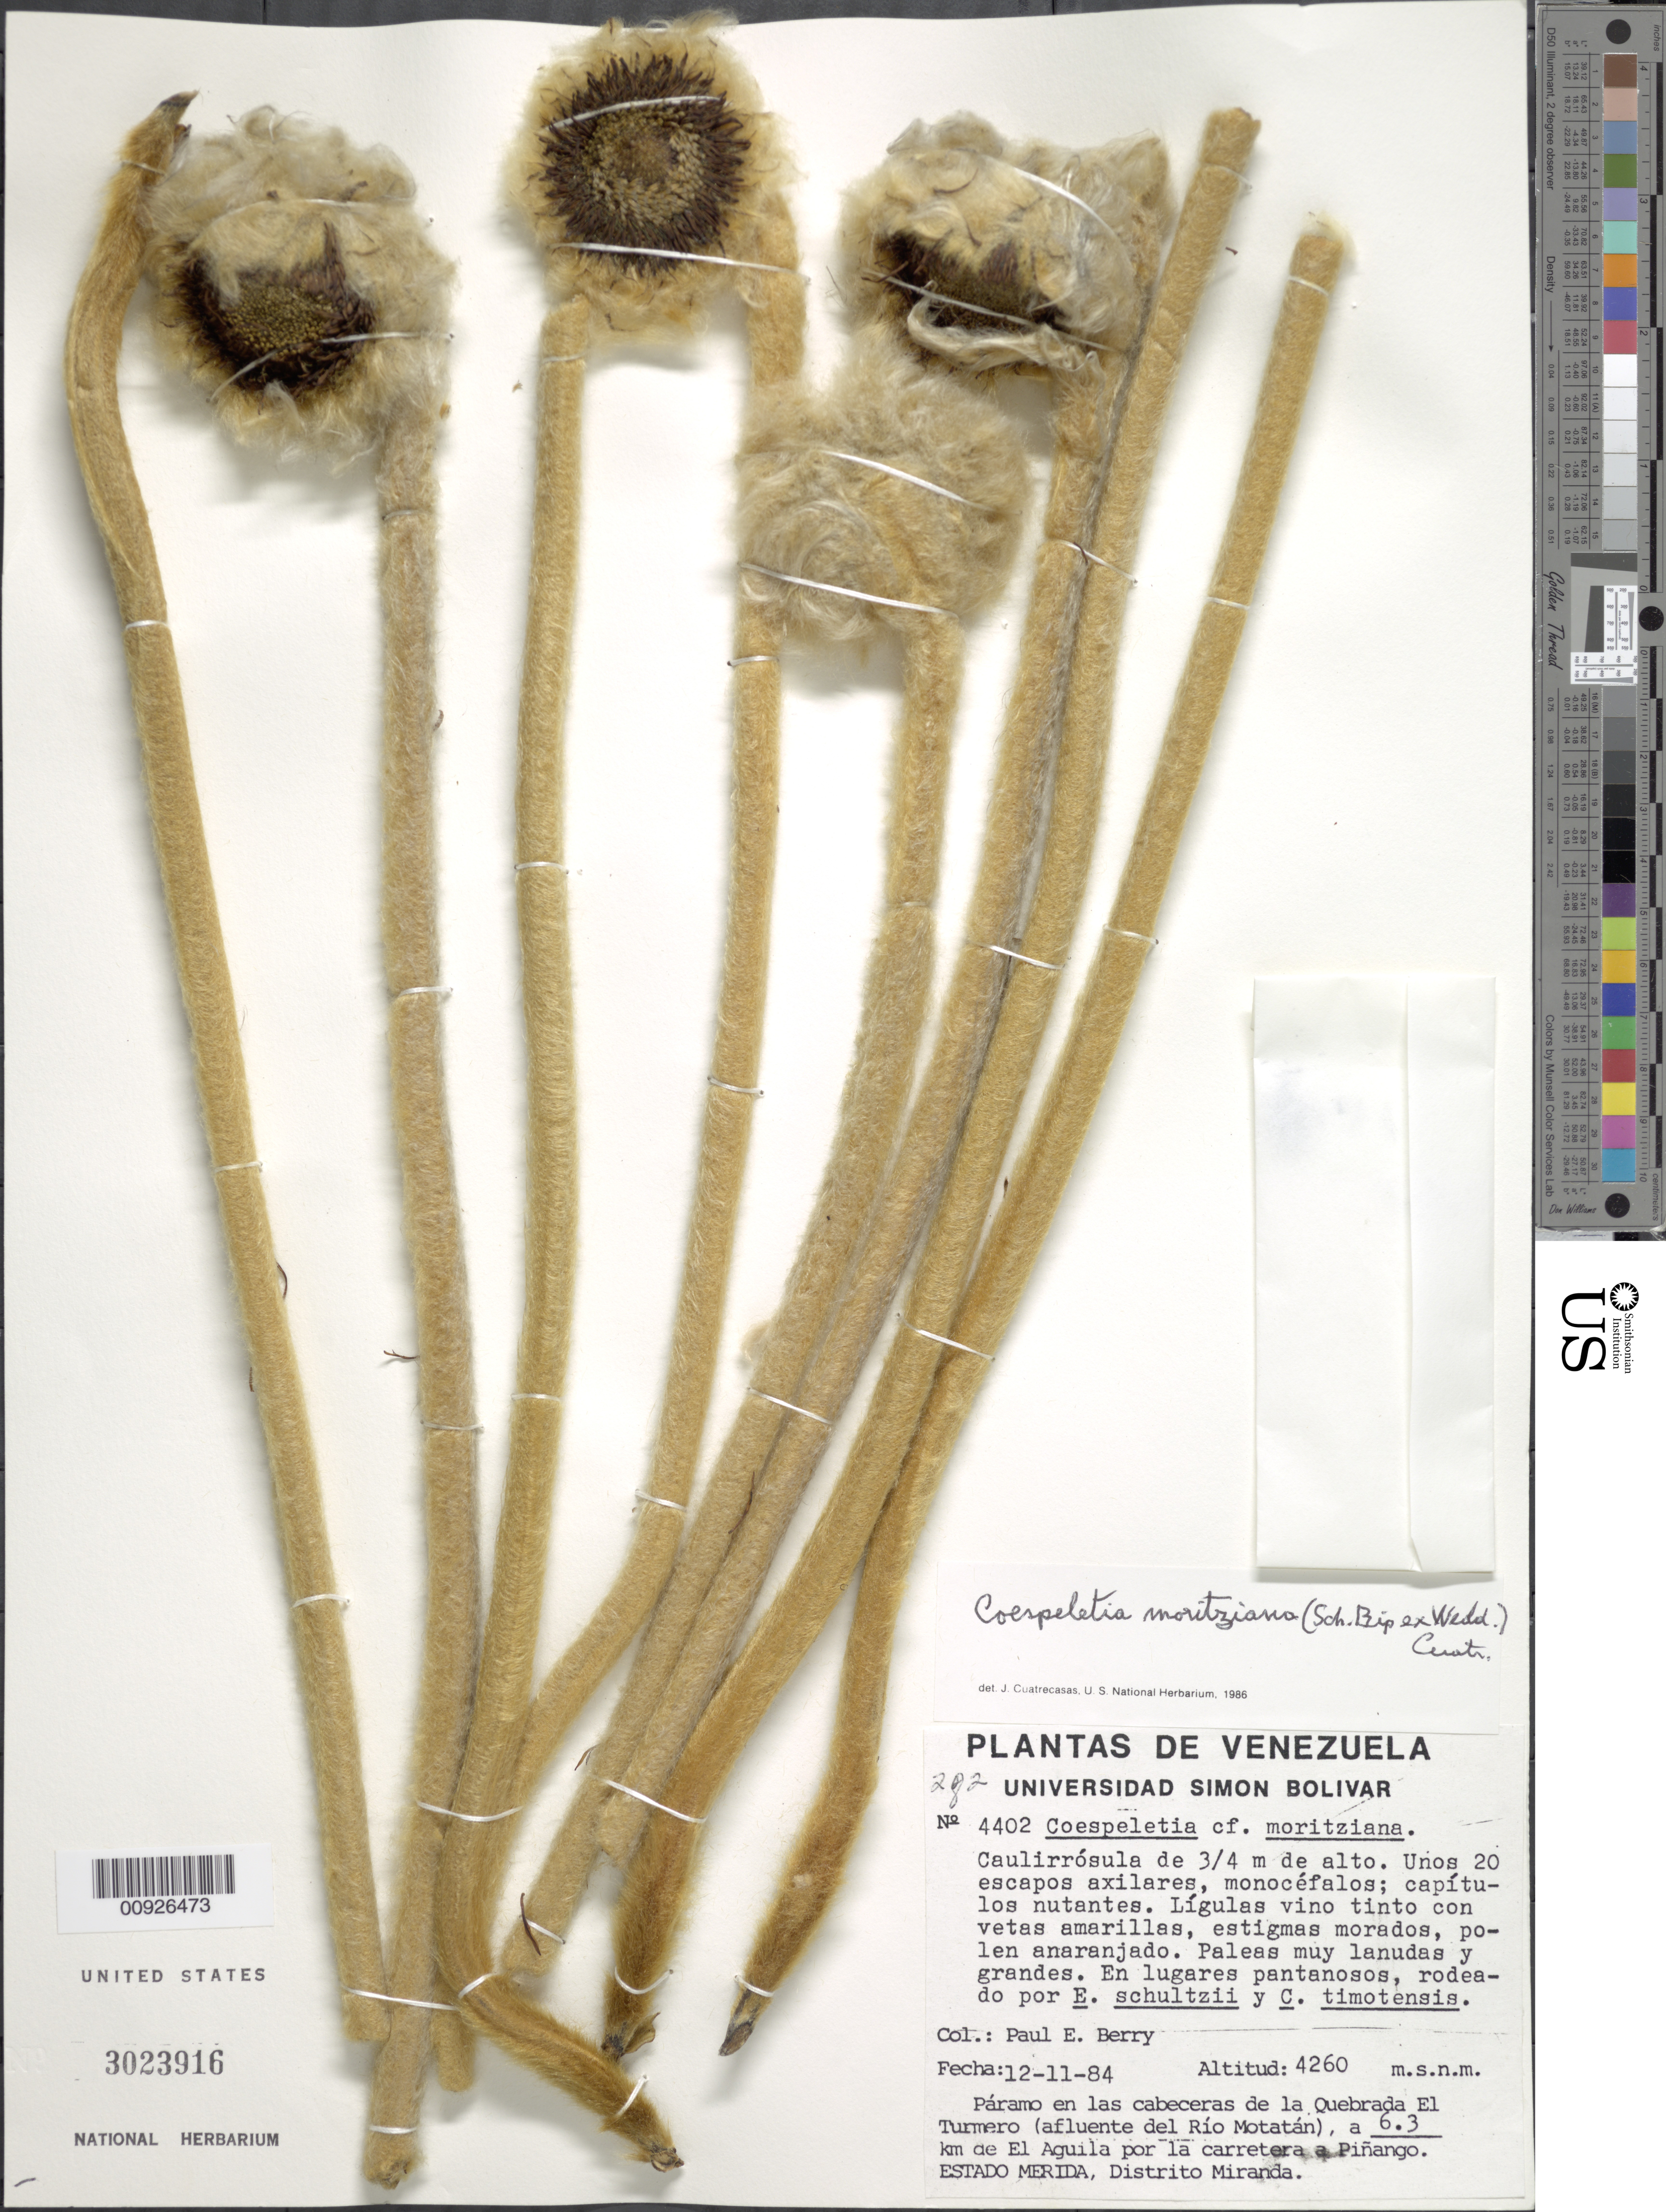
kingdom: Plantae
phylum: Tracheophyta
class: Magnoliopsida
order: Asterales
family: Asteraceae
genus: Coespeletia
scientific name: Coespeletia moritziana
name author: (Sch. Bip. ex Wedd.) Cuatrec.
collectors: P. E. Berry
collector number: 4402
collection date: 1984-11-12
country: Venezuela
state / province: Mérida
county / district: Miranda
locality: Páramo en las cabeceras de la Quebrada El Turmero (afluente del Río Motatán), a 6.3 km de El Aguila por la carretera a Piñango.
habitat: En lugares pantanosos, rodeado por E. schultzii y C. timotensis.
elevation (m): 4260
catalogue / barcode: US 3023916